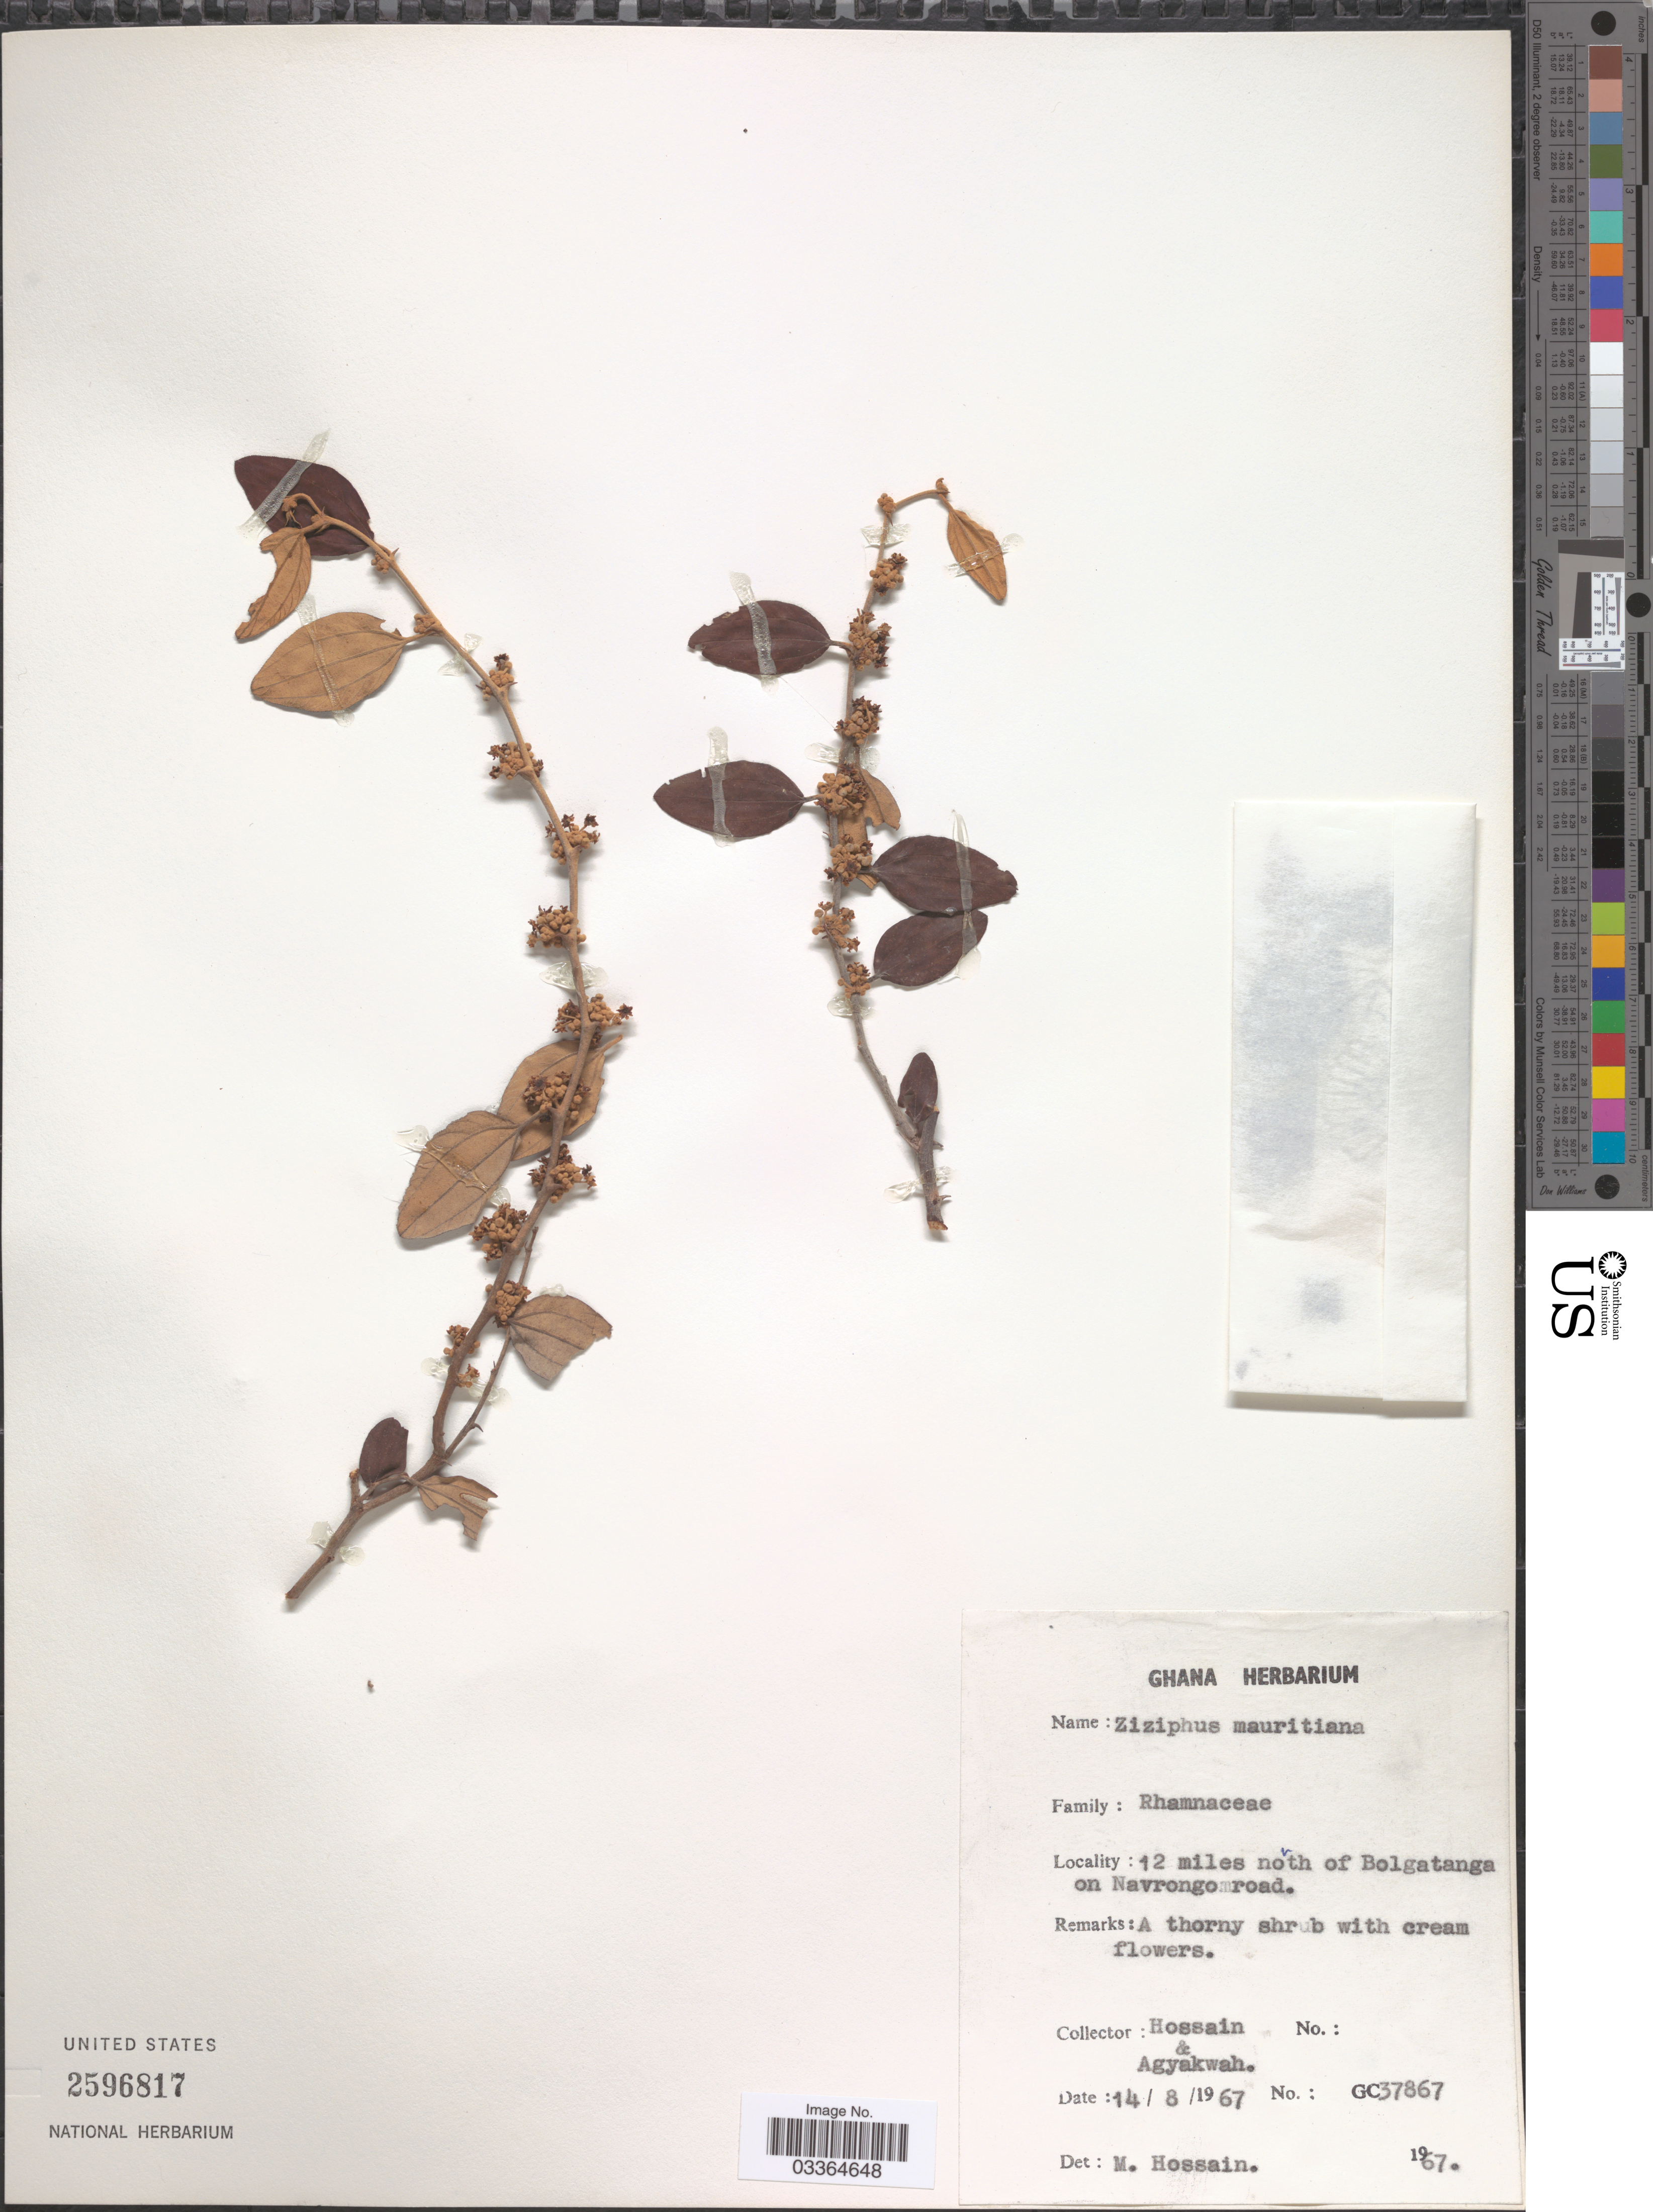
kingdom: Plantae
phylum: Tracheophyta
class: Magnoliopsida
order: Rosales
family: Rhamnaceae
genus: Ziziphus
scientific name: Ziziphus mauritiana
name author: Lam.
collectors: Hossain & Agyakwah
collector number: GC 37867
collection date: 1967-08-14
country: Ghana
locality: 12 miles north of Bolgatanga on Navrongo road.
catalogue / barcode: US 2596817